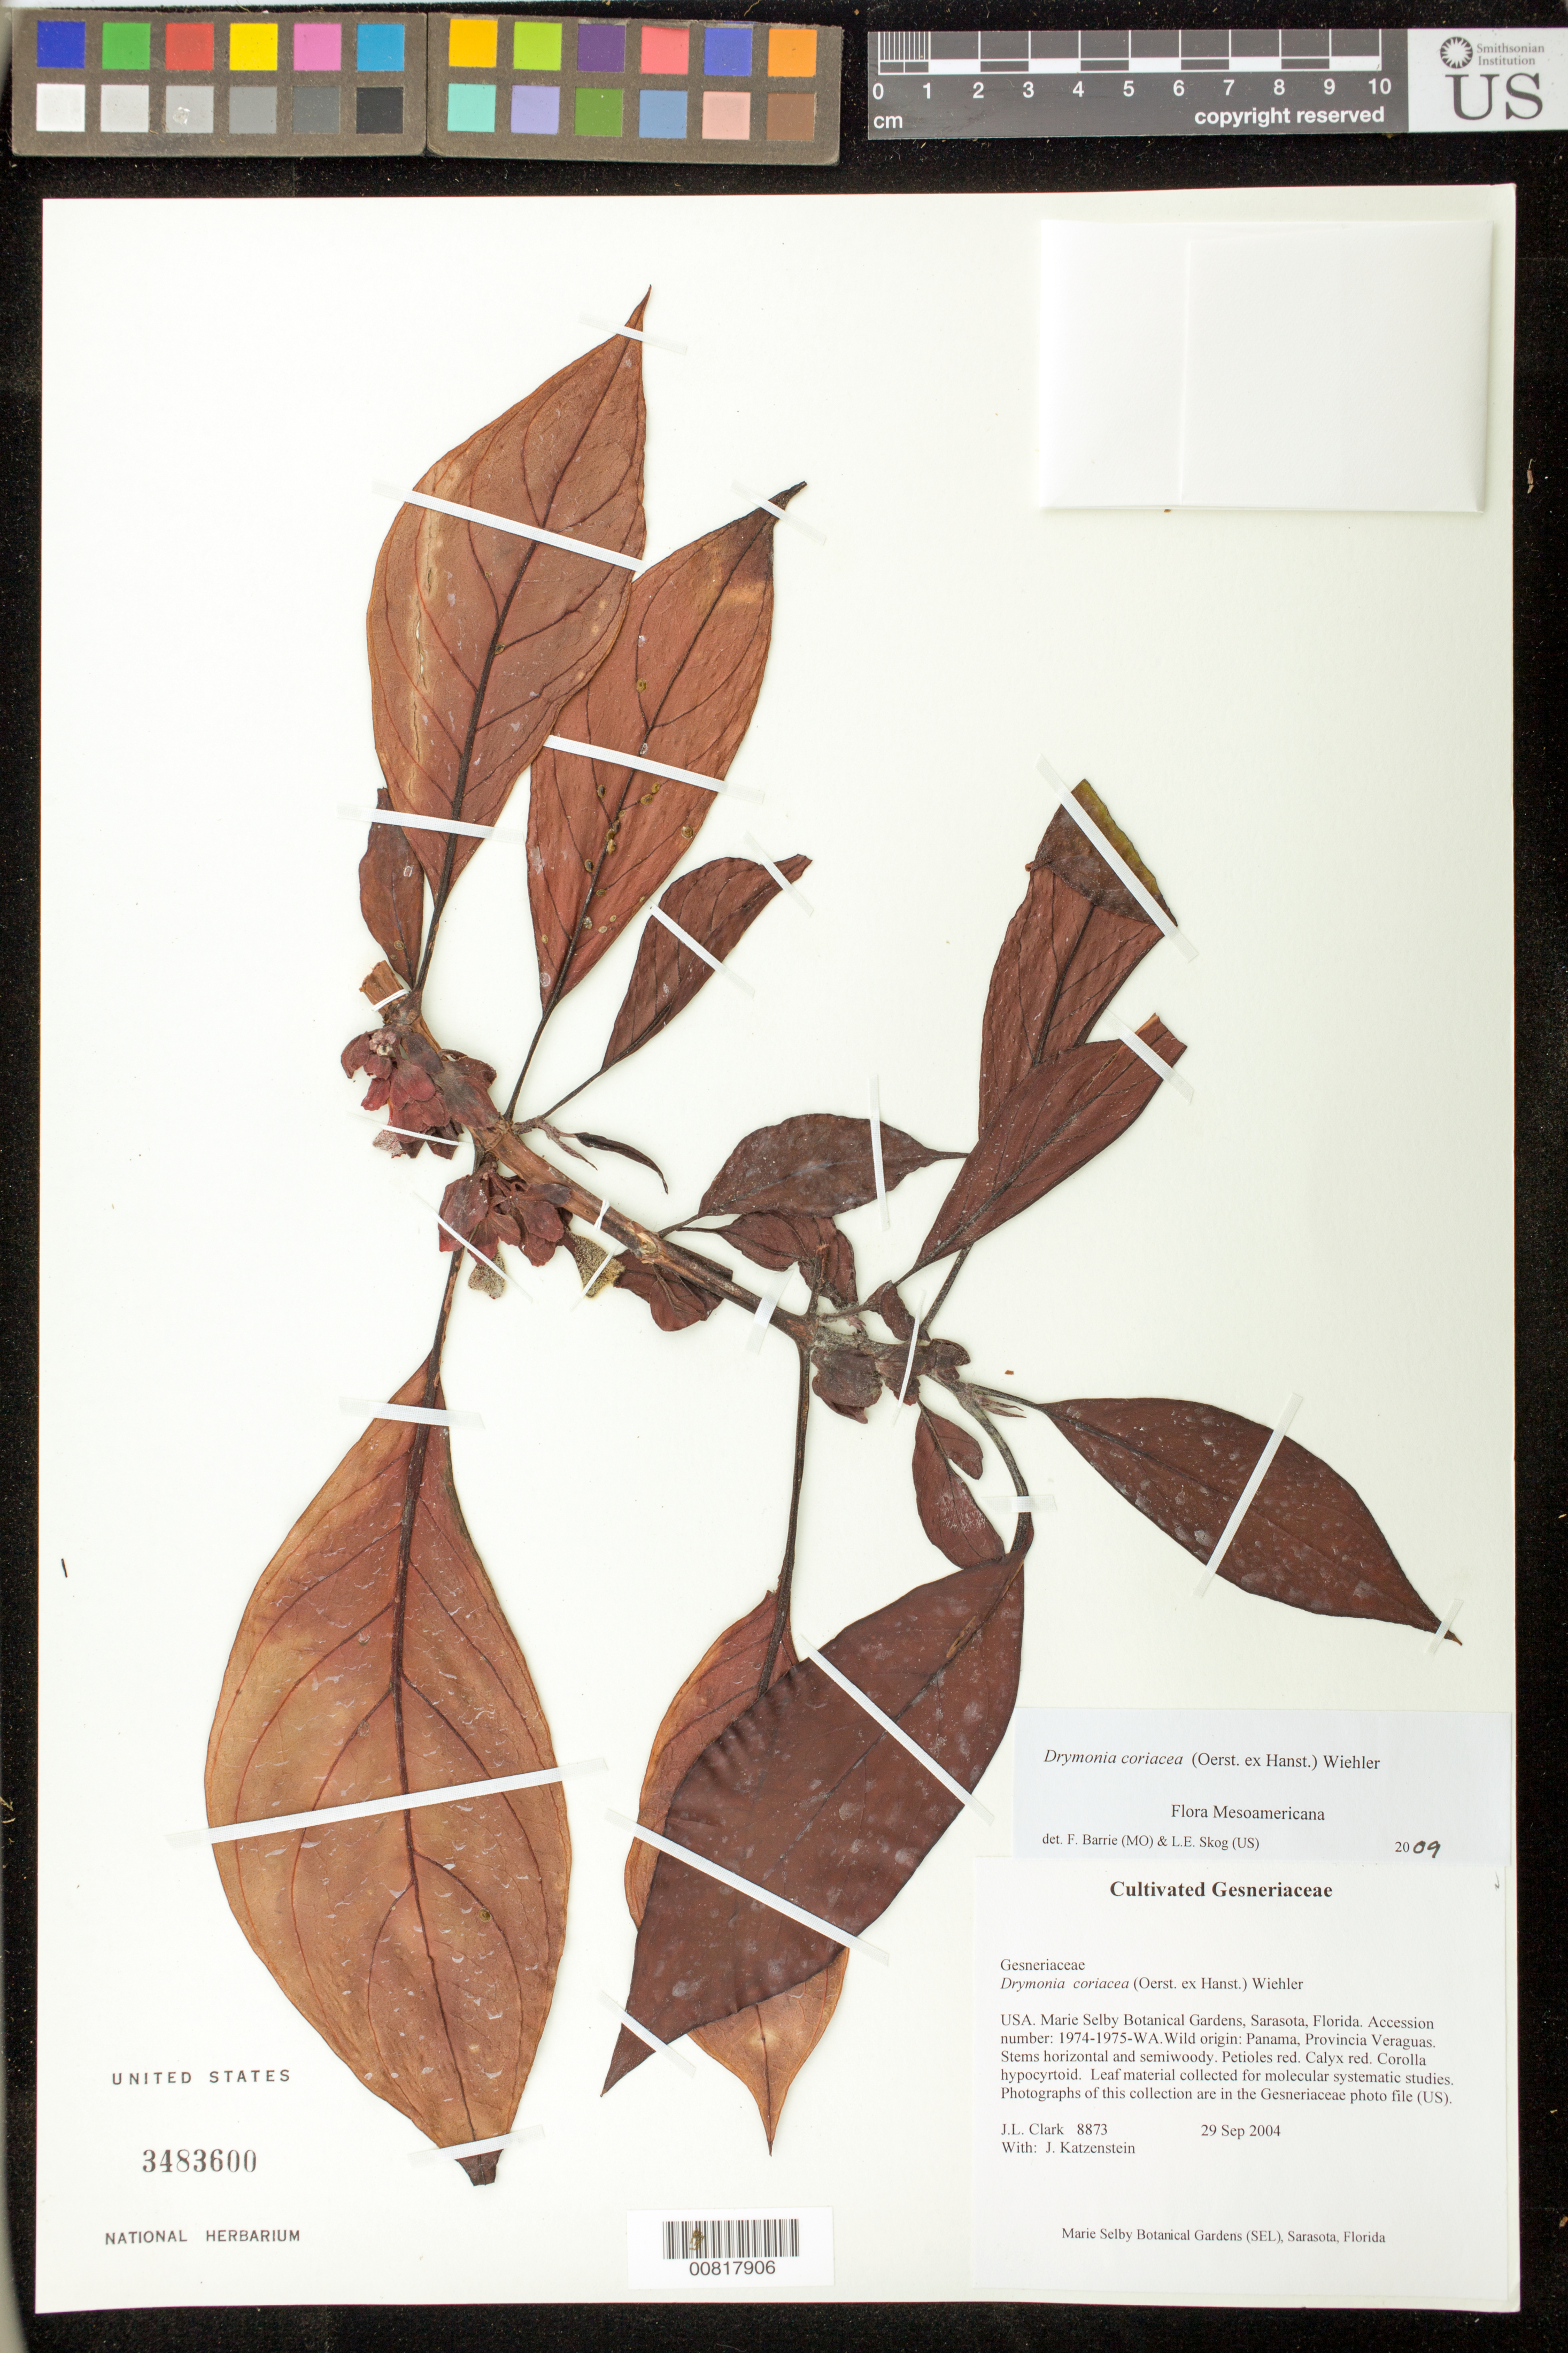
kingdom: Plantae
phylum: Tracheophyta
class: Magnoliopsida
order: Lamiales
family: Gesneriaceae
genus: Drymonia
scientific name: Drymonia coriacea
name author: (Oerst. ex Hanst.) Wiehler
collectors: J. L. Clark & J. Katzenstein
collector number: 8873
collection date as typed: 29 Sep 2004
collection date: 2004-09-29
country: United States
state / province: Florida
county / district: Sarasota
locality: Marie Selby Botanical Gardens, Sarasota, Florida.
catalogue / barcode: US 3483600